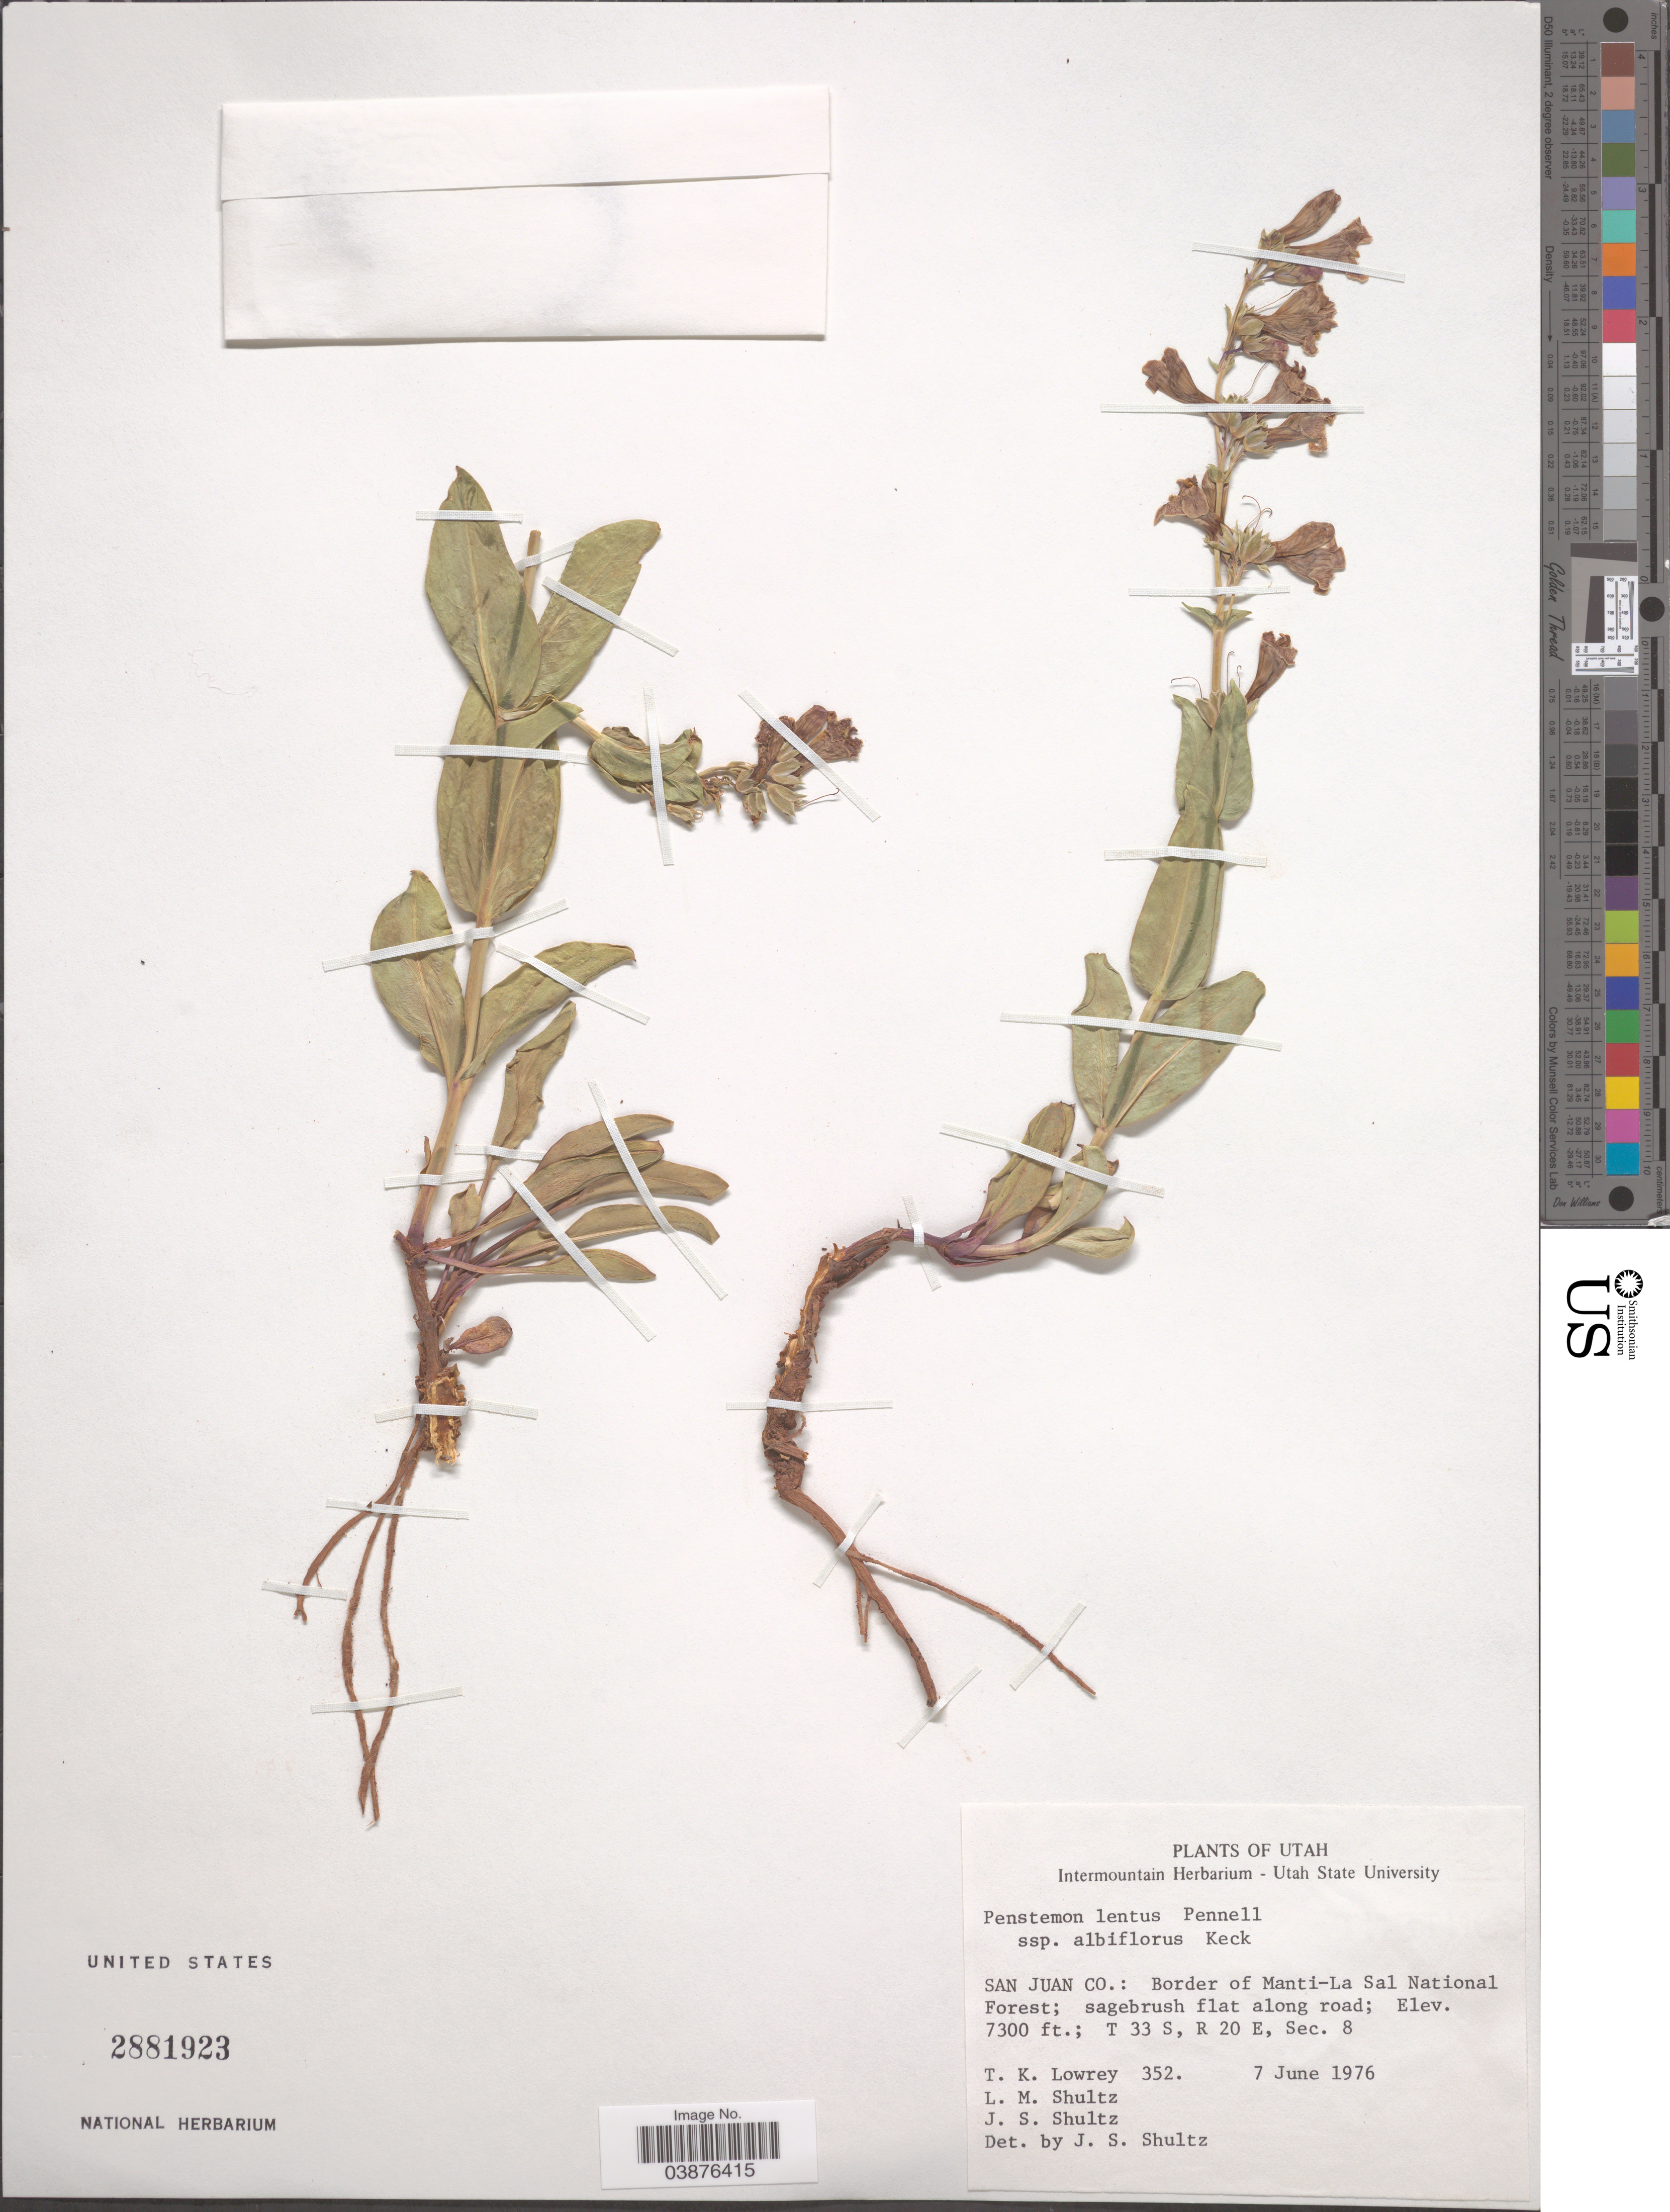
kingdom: Plantae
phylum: Tracheophyta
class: Magnoliopsida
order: Lamiales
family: Plantaginaceae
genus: Penstemon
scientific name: Penstemon lentus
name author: Pennell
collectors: T. Lowrey, L. Shultz & J. Shultz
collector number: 352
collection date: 1976-06-07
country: United States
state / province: Utah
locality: San Juan Co.: Border of Manti-La Sal National Forest; sagebrush flat along road; T 33 S, R 20 E, Sec. 8.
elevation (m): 2225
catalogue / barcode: US 2881923